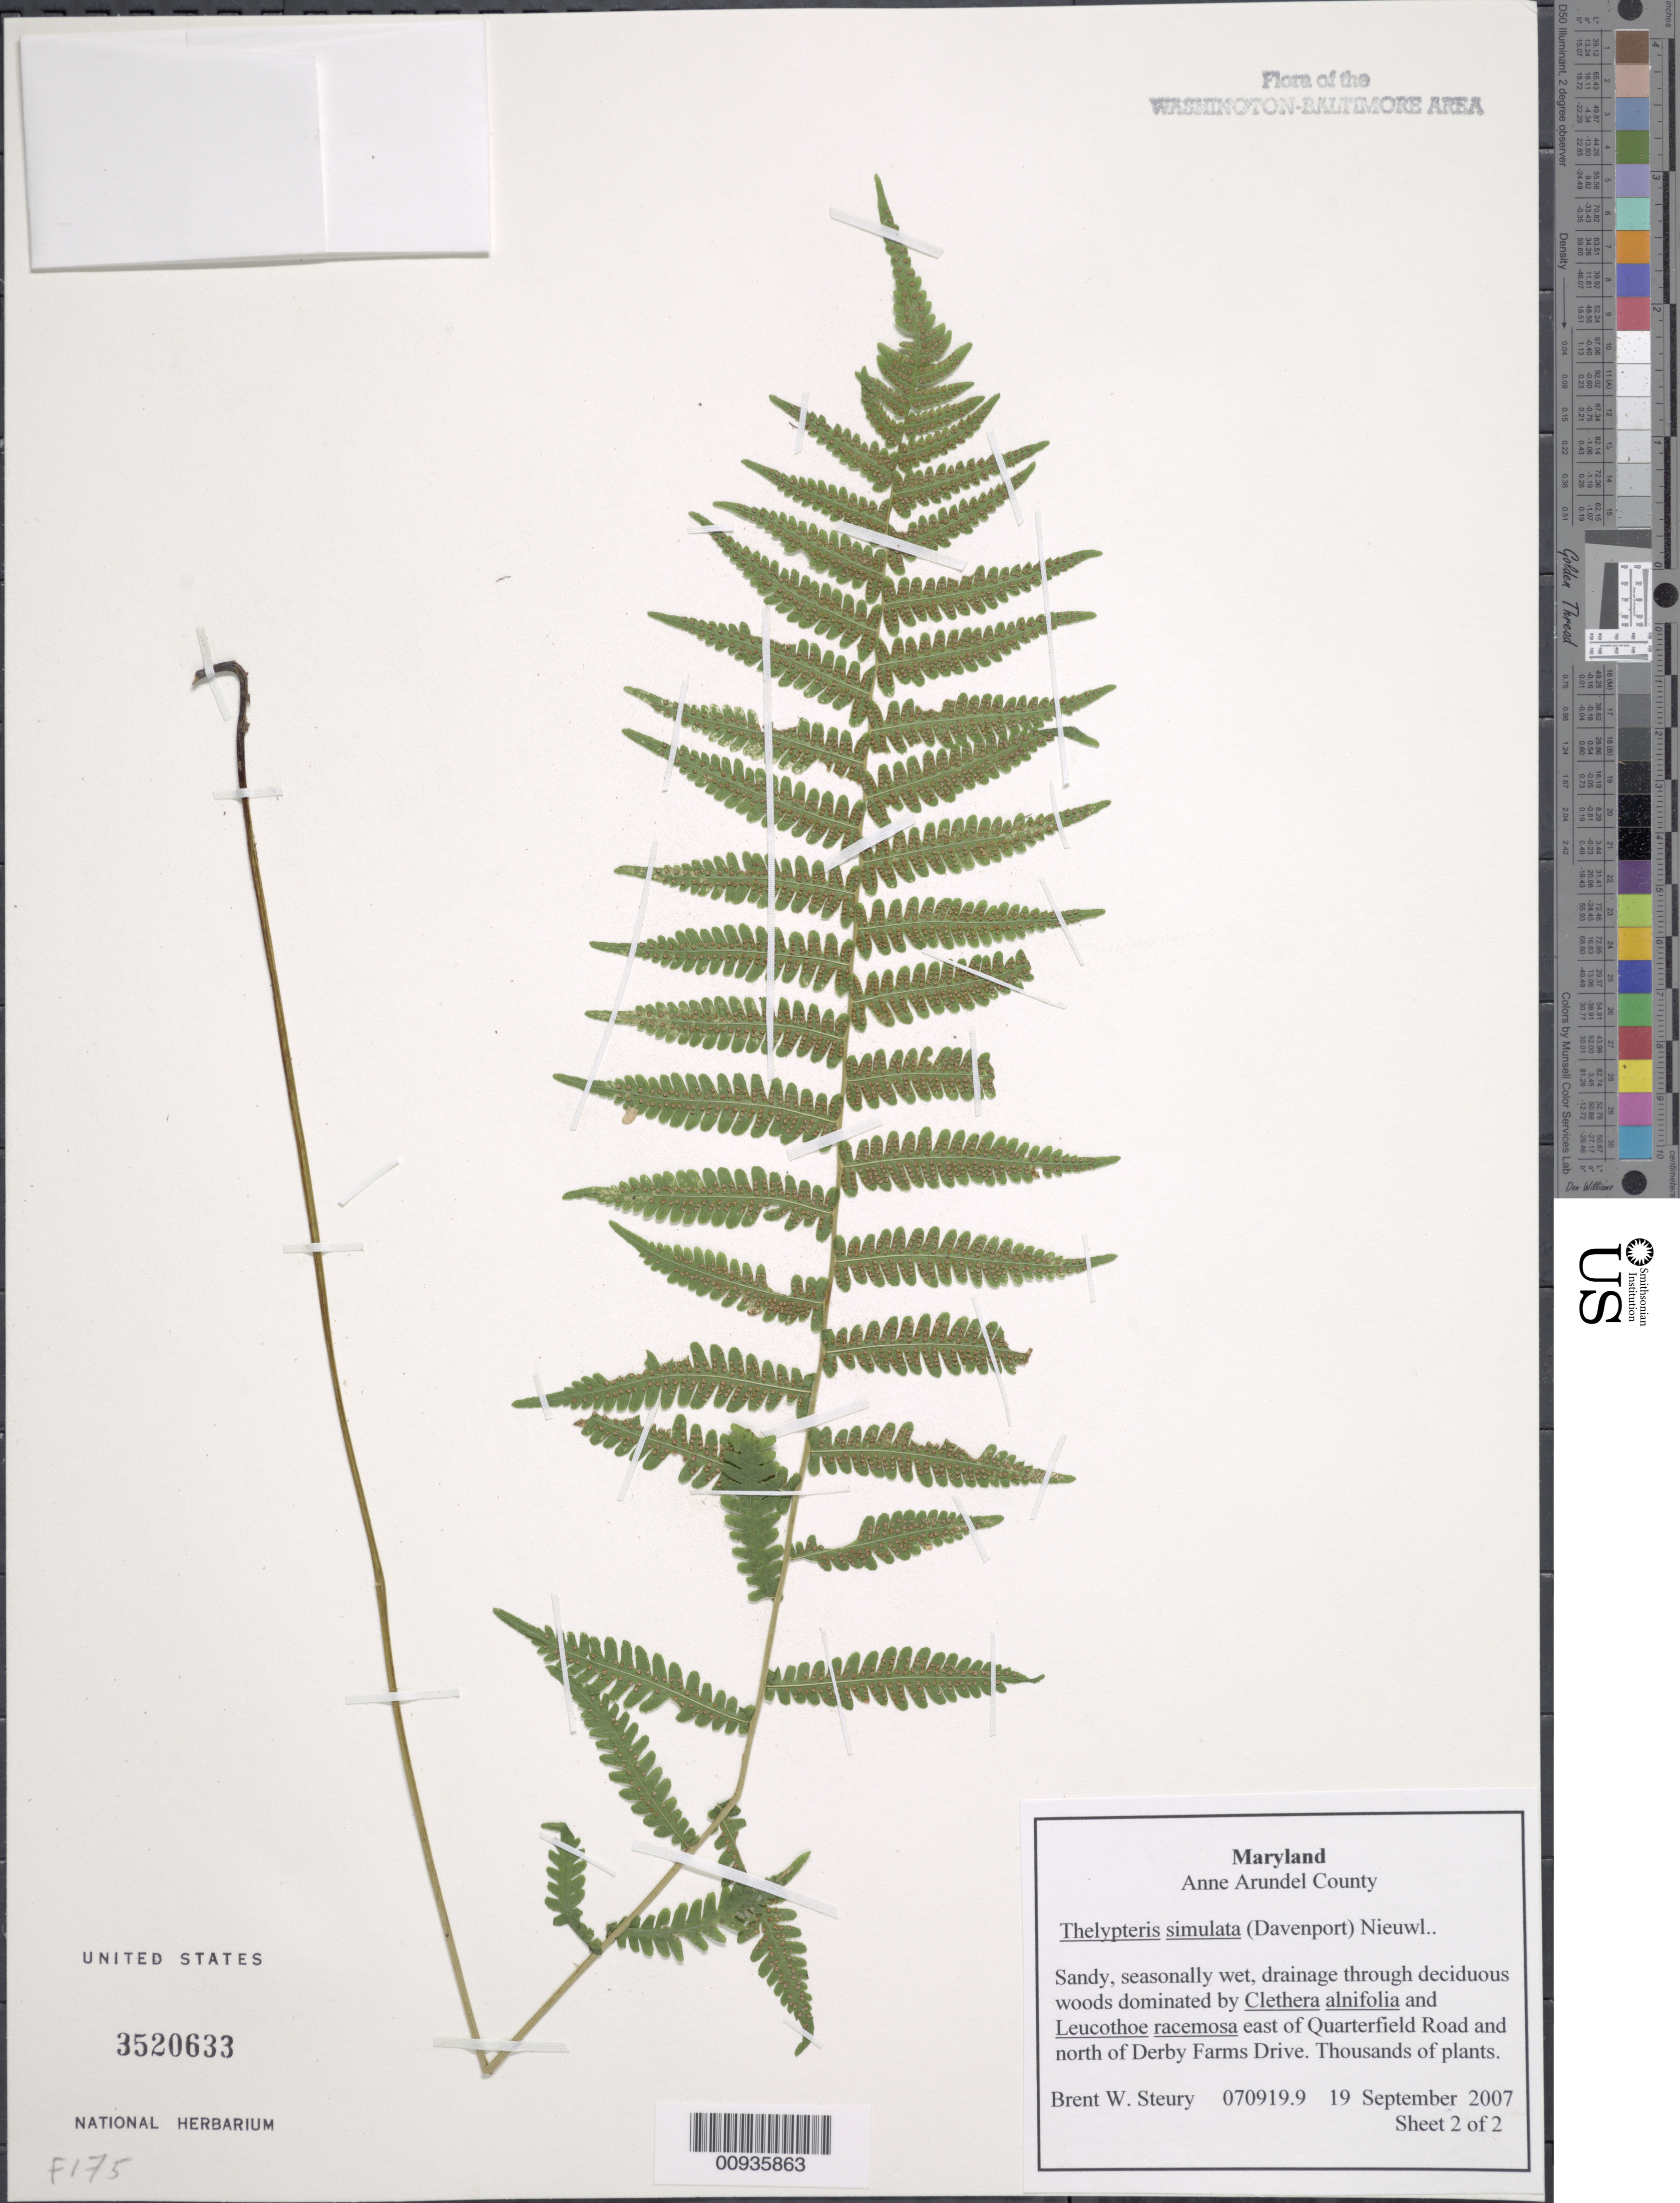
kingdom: Plantae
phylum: Tracheophyta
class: Polypodiopsida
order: Polypodiales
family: Thelypteridaceae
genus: Parathelypteris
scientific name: Parathelypteris simulata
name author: (Davenp.) Holttum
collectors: B. Steury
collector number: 070919.9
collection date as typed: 19 September 2007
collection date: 2007-09-19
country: United States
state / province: Maryland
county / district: Anne Arundel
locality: East of Quarterfield Road and north of Derby Farms Drive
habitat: Sandy, seasonally wet, drainage through deciduous woods dominated by Clethra alnifolia and Leucothoe racemosa.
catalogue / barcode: US 3520633